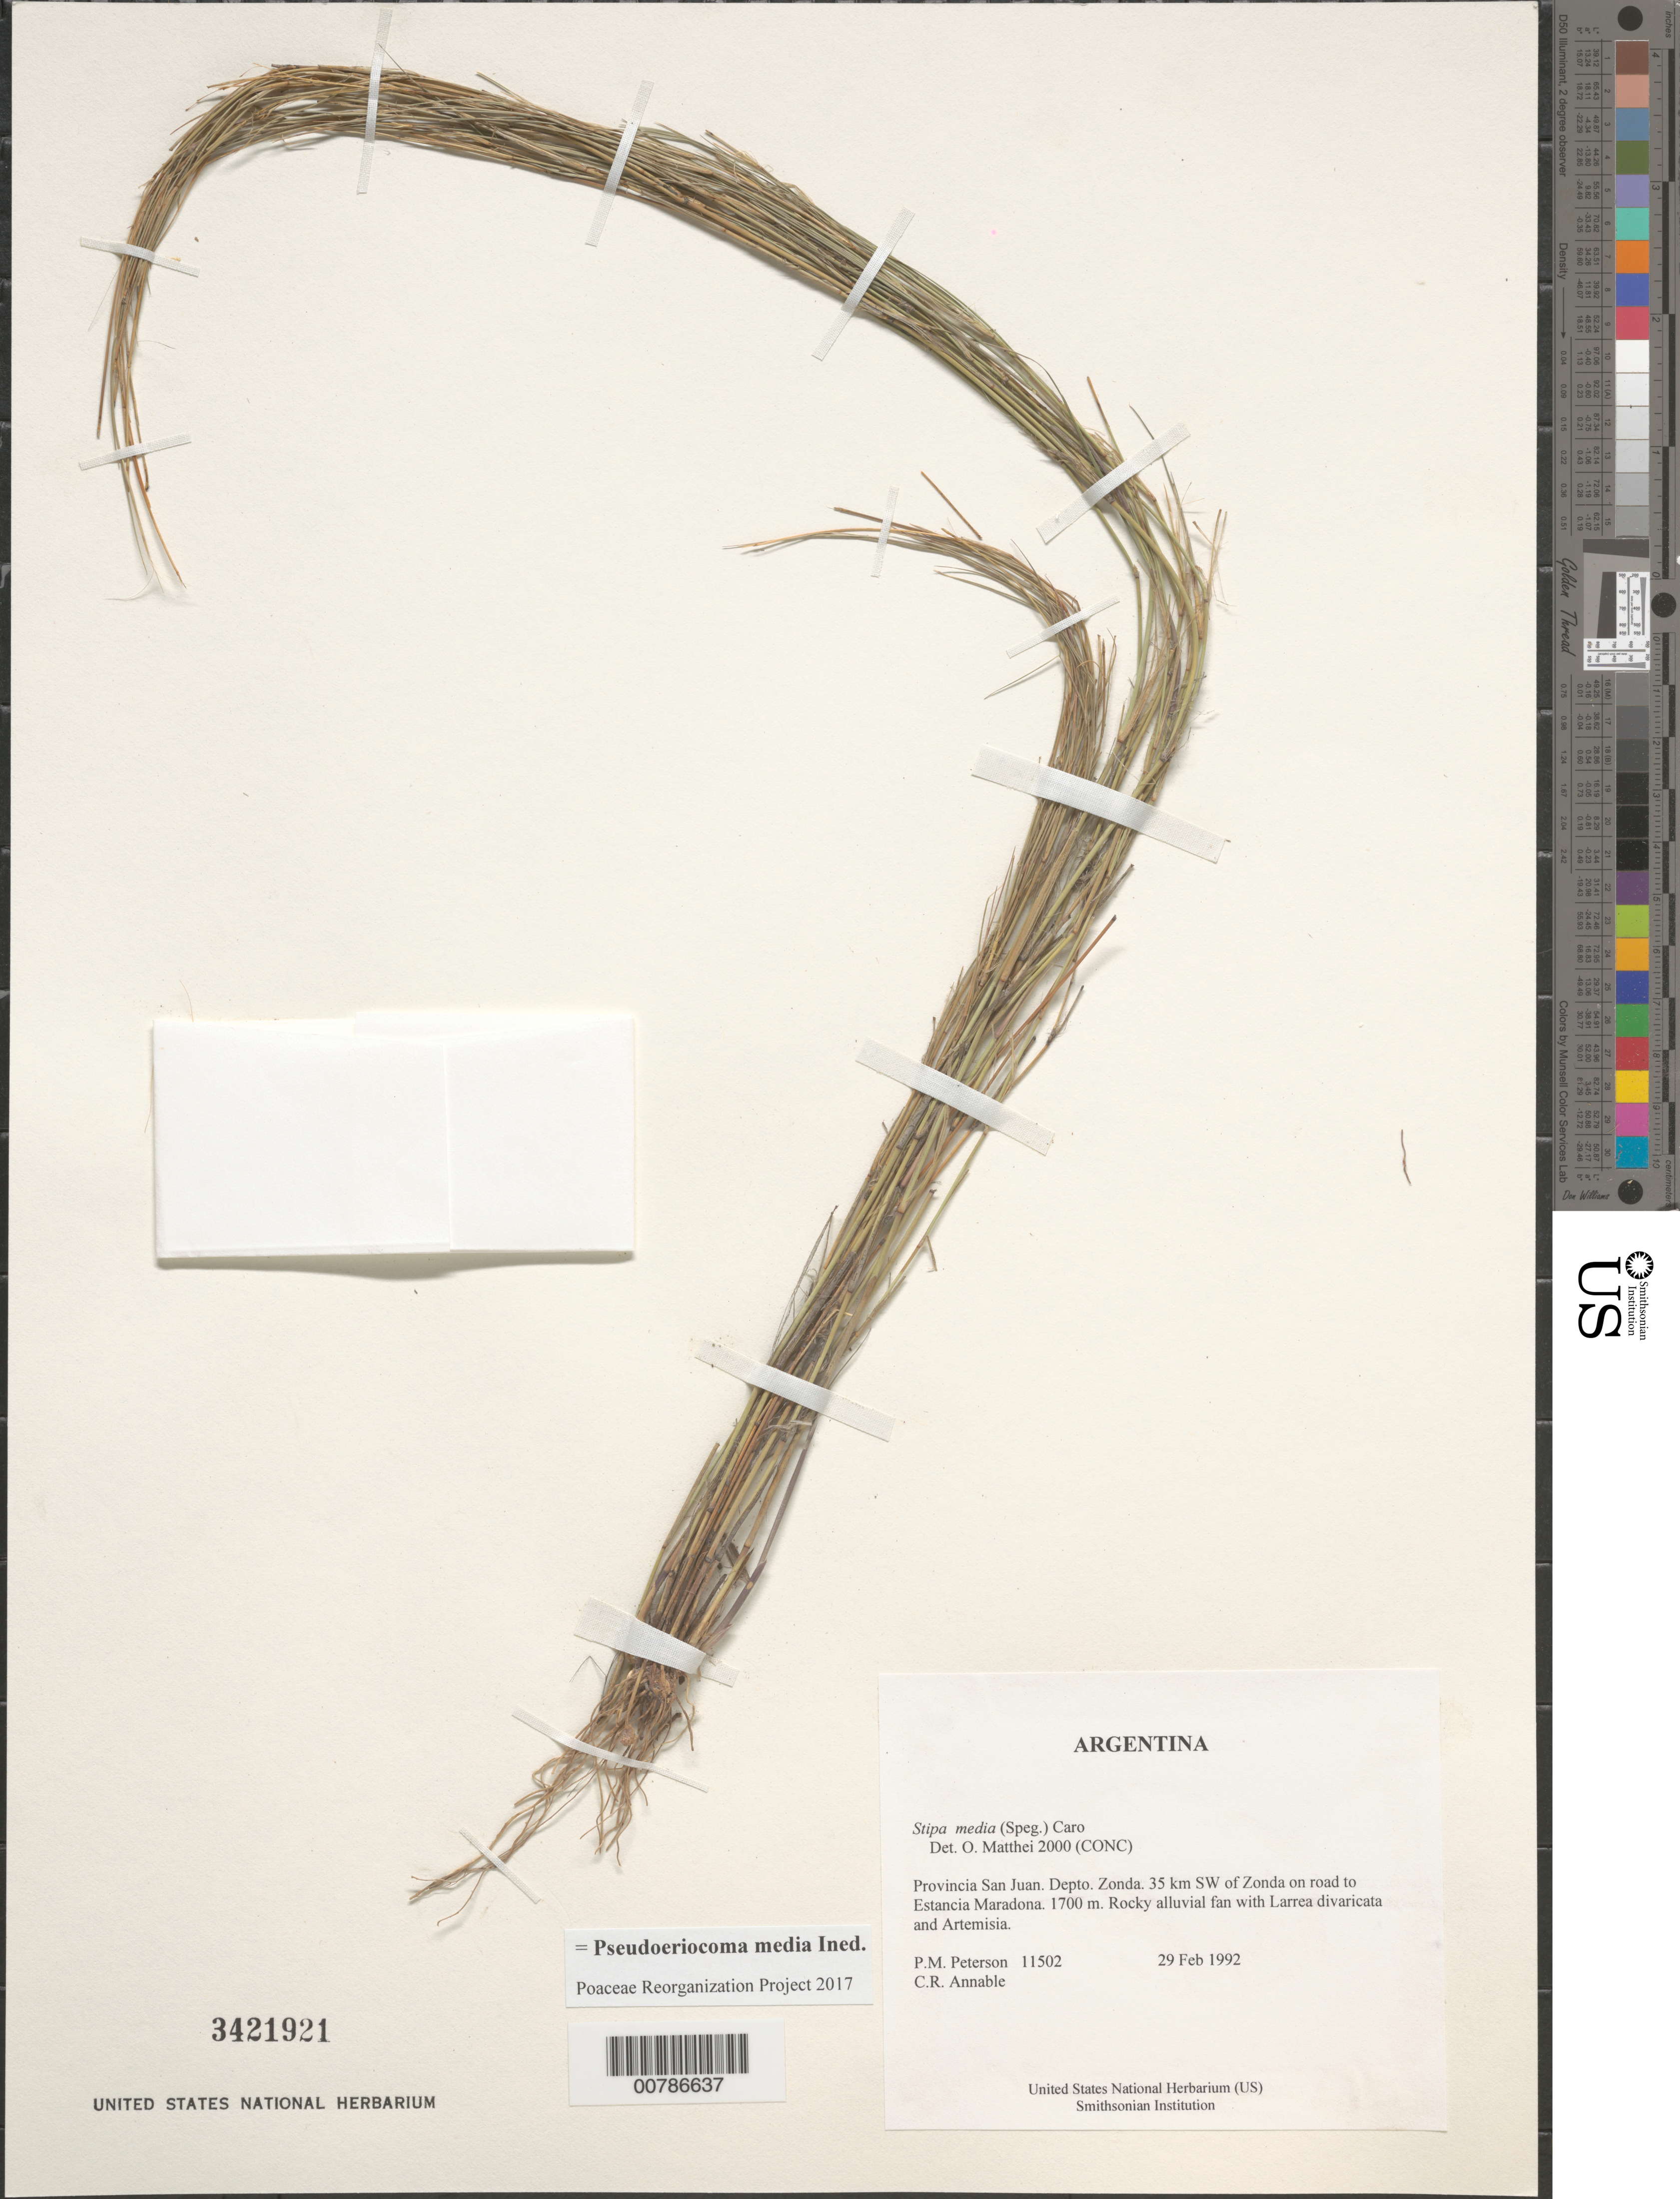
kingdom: Plantae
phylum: Tracheophyta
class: Liliopsida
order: Poales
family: Poaceae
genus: Pseudoeriocoma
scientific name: Pseudoeriocoma media ined.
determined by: Poaceae Reorganization Project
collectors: P. M. Peterson & C. R. Annable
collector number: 11502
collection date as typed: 29 Feb 1992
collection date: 1992-02-29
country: Argentina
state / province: San Juan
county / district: Zonda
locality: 35 km SW of Zonda on road to Estancia Maradona.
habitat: Rocky alluvial fan with Larrea divaricata and Artemisia.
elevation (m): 1700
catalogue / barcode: US 3421921